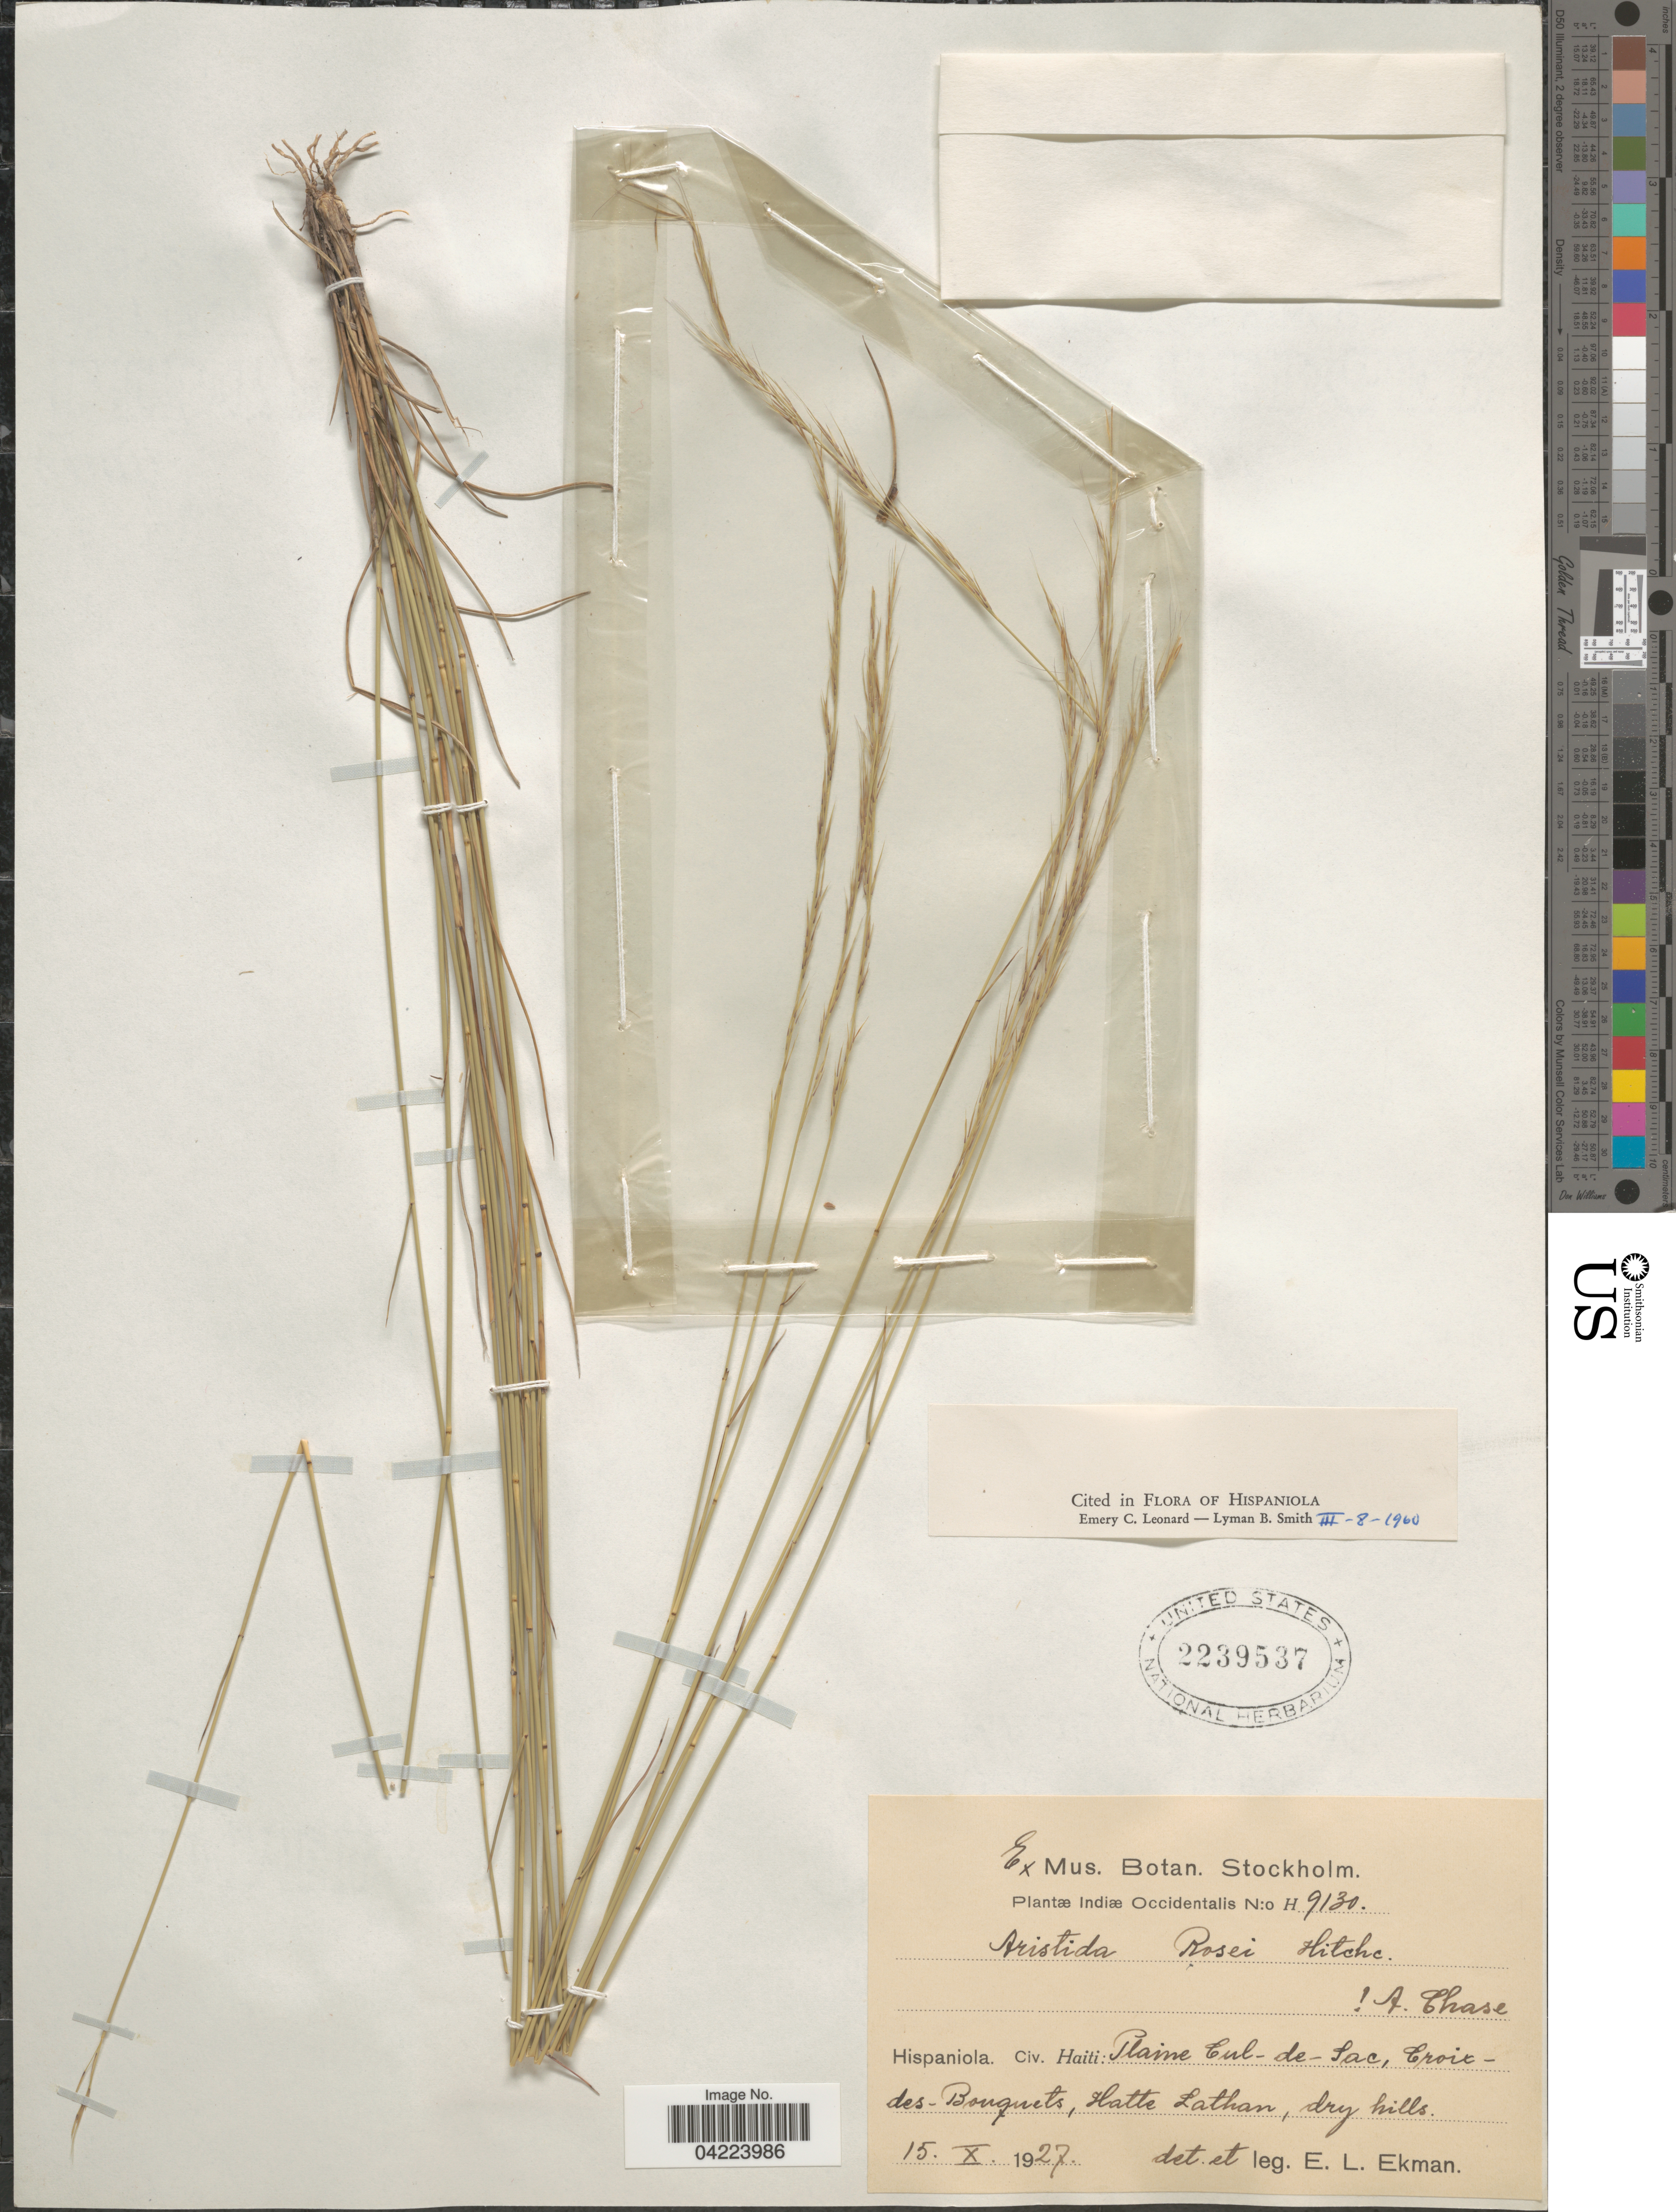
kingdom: Plantae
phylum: Tracheophyta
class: Liliopsida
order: Poales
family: Poaceae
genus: Aristida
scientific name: Aristida rosei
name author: Hitchc.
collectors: E. L. Ekman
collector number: H9130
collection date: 1927-10-15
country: Haiti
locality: Indiæ Occidentalis. Hispaniola. Civ. Haiti: Plaine Cul- de- Sac, Croix - des - Bouquets, Hatte Lathan, dry hills.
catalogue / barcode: US 2239537